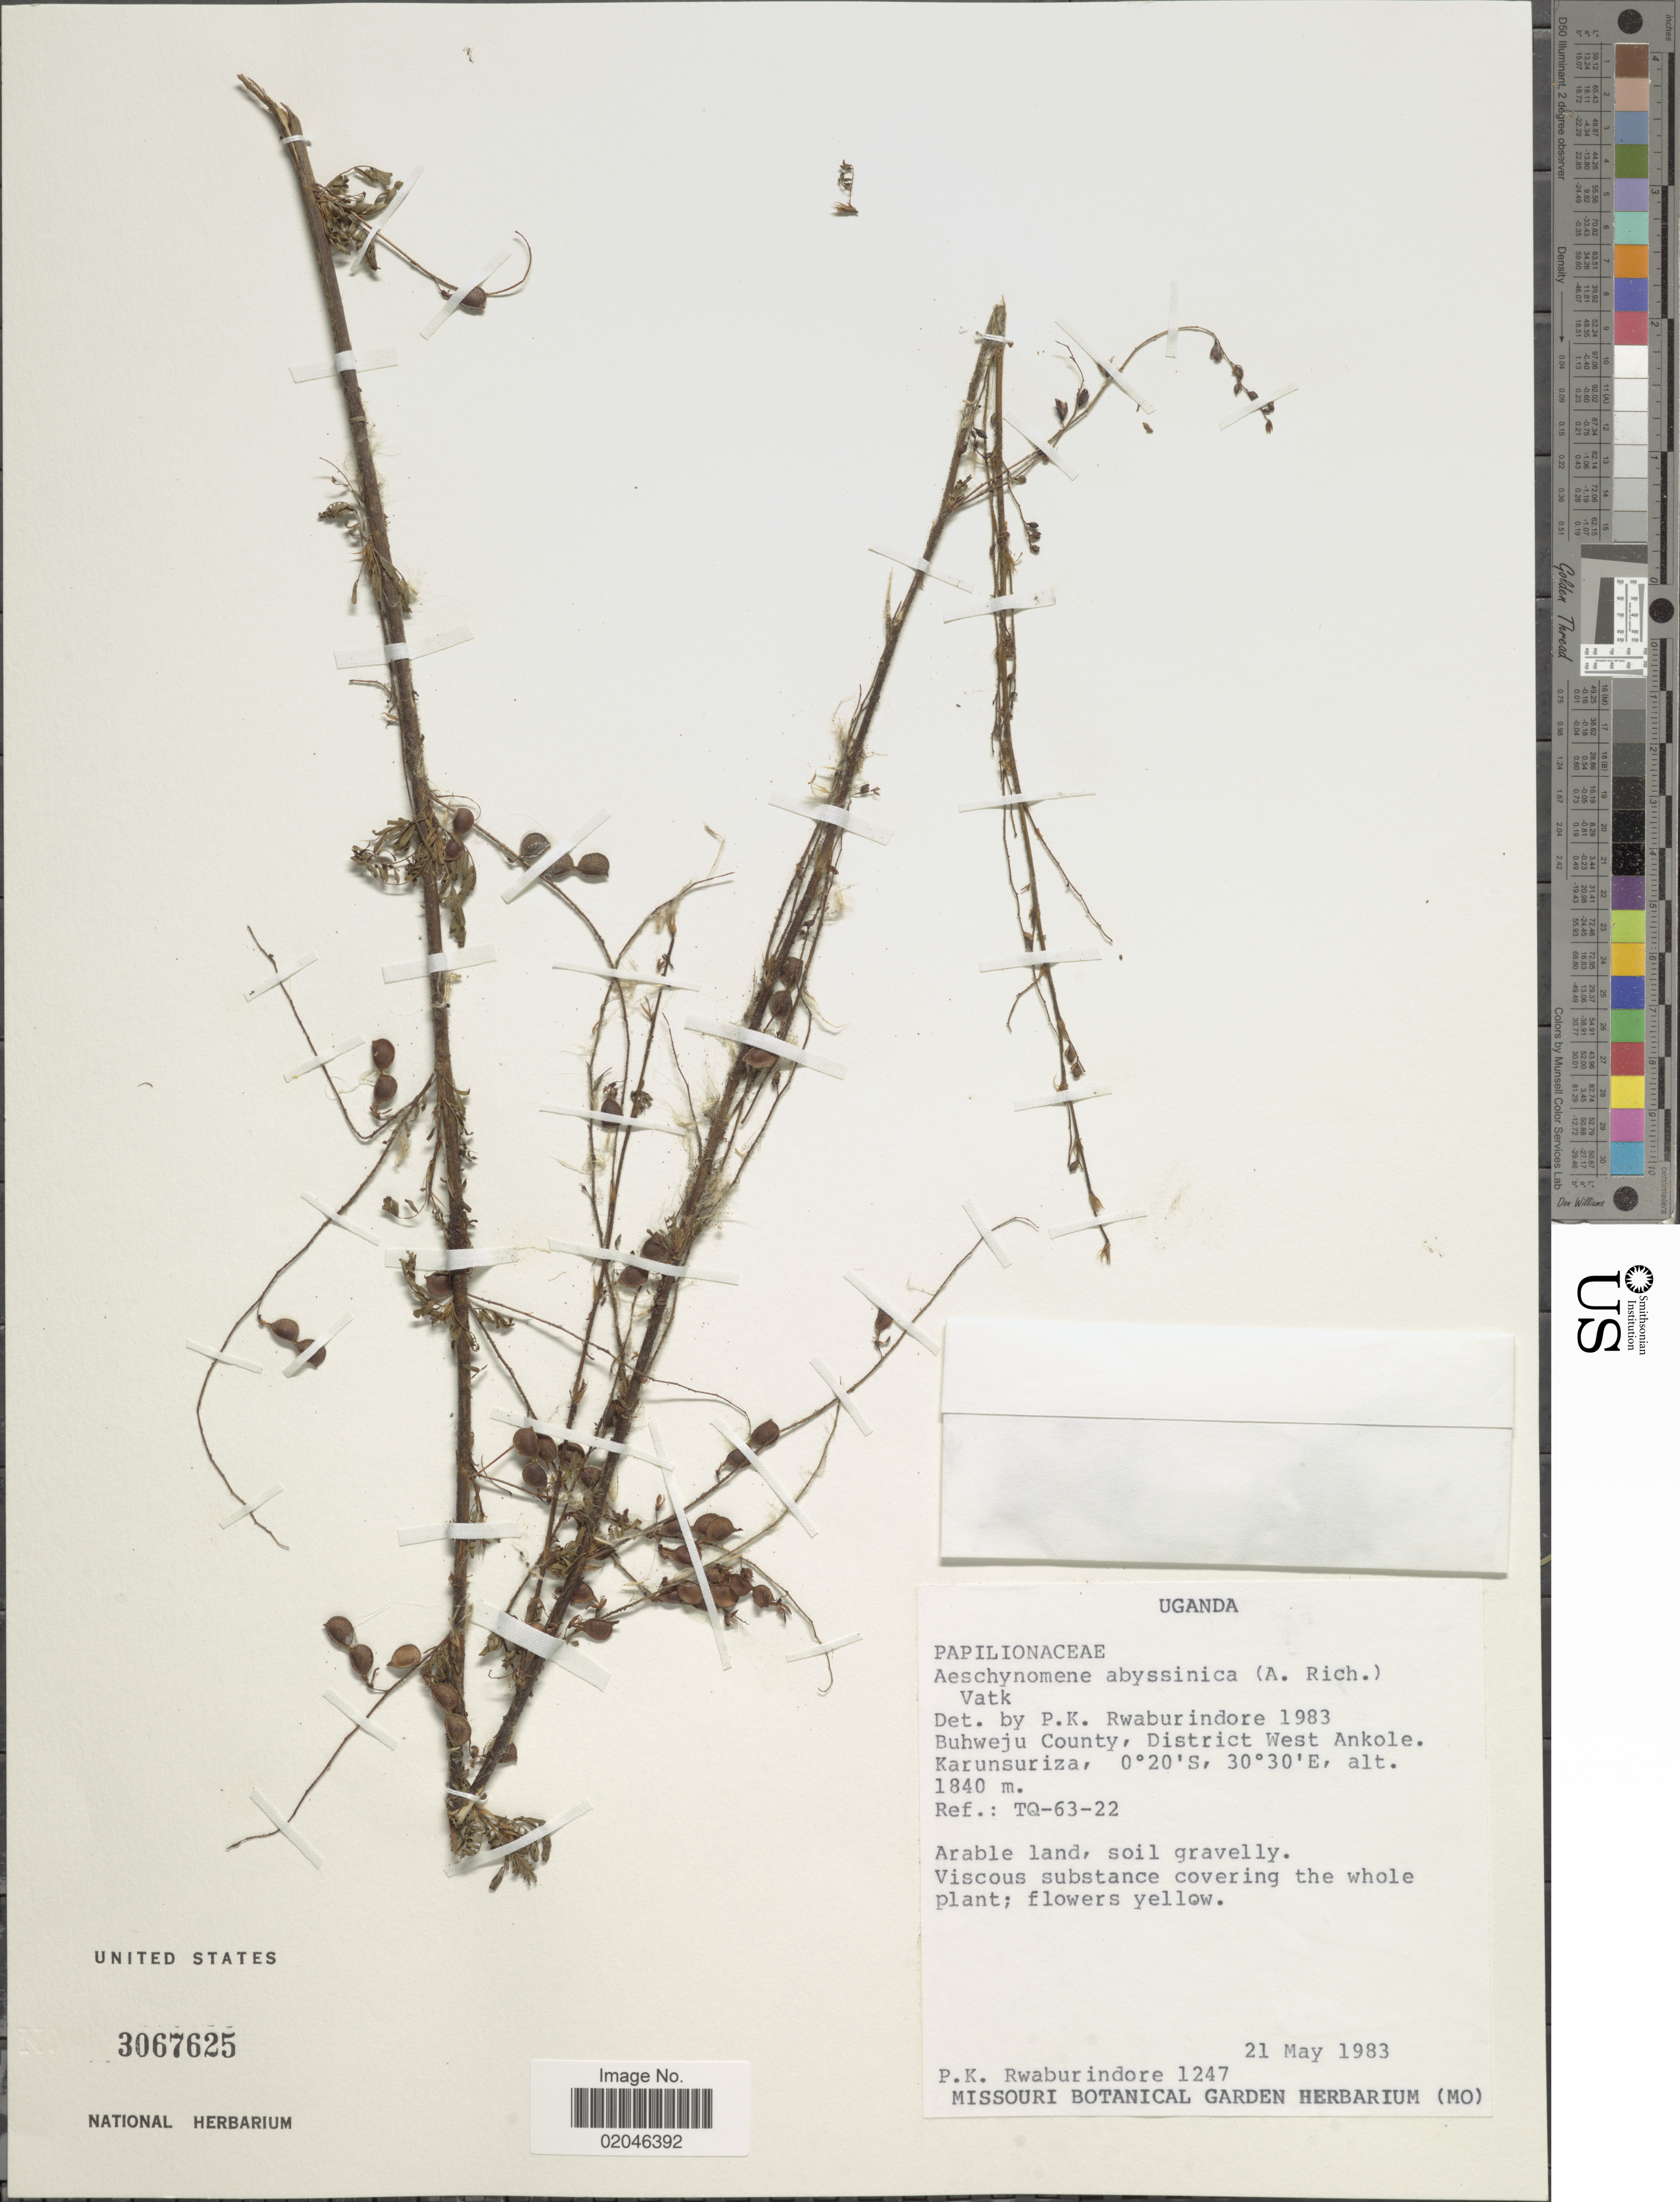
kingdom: Plantae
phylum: Tracheophyta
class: Magnoliopsida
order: Fabales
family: Fabaceae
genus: Aeschynomene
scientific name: Aeschynomene abyssinica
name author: (A. Rich.) Vatke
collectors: P. Rwaburindore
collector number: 1247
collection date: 1983-05-21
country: Uganda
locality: Buhweju County, District West Ankole. Karunsuriza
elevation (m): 1840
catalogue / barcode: US 3067625